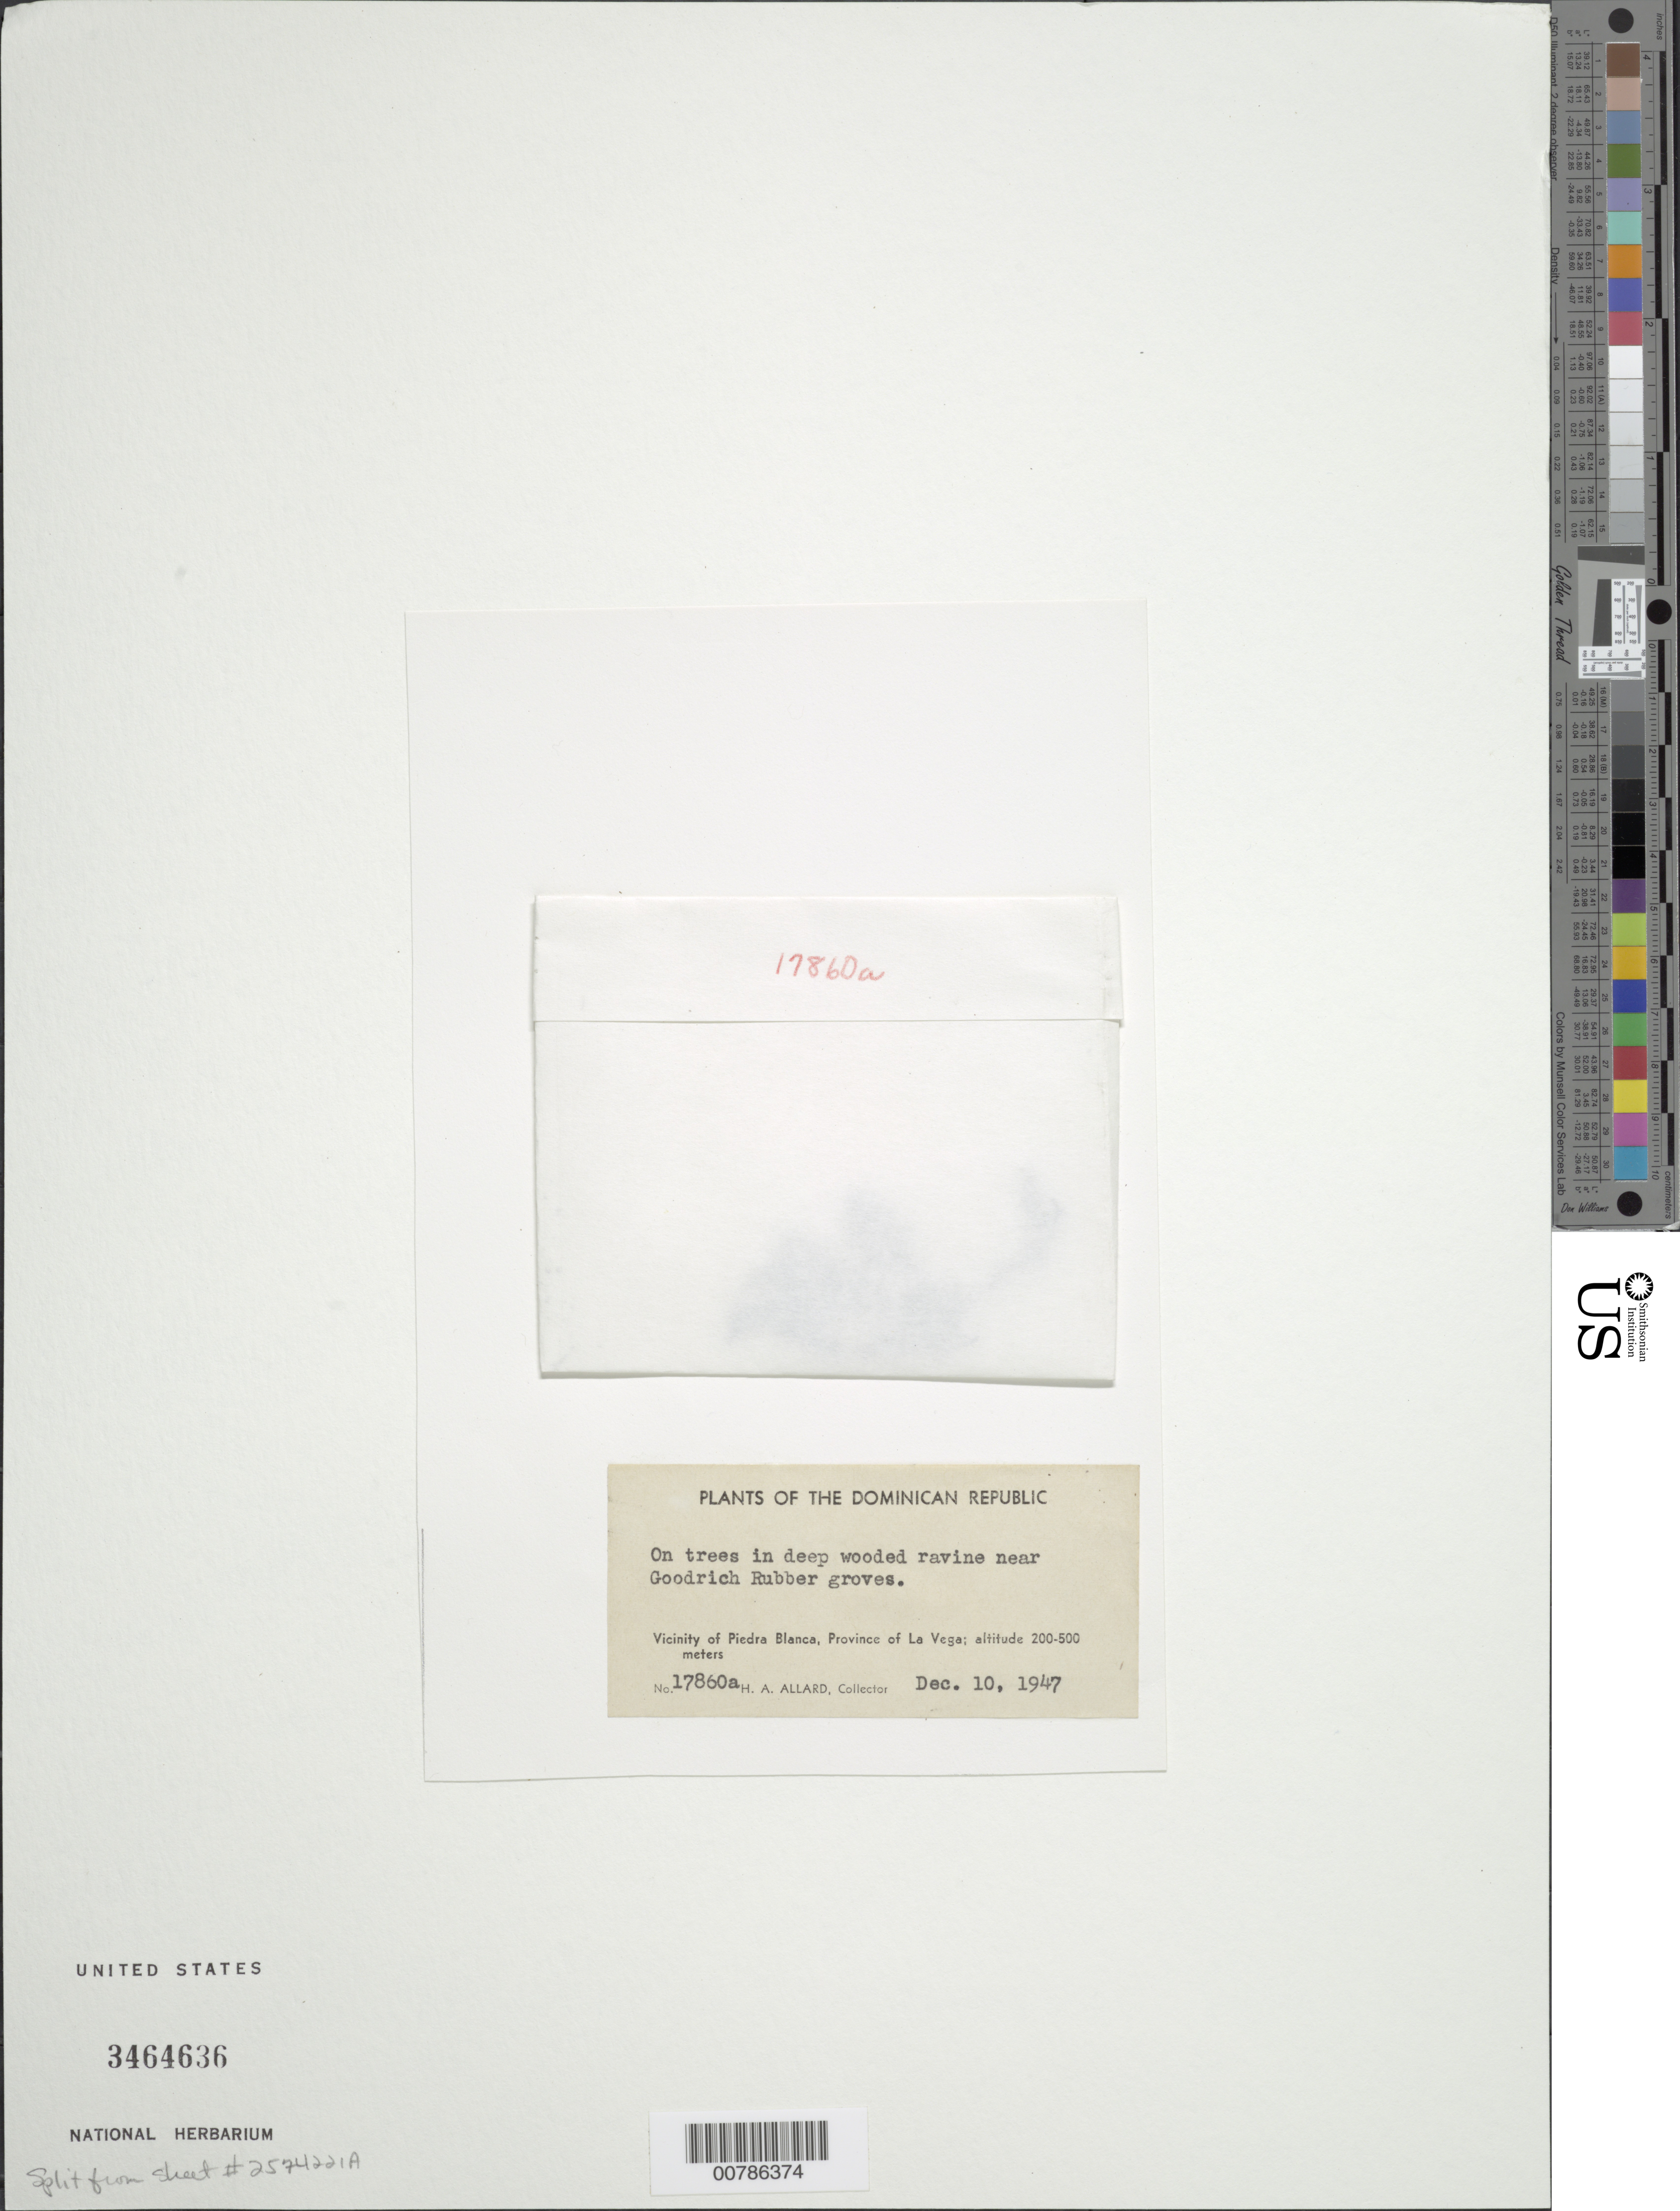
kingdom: Plantae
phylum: Tracheophyta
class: Polypodiopsida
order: Hymenophyllales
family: Hymenophyllaceae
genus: Didymoglossum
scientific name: Didymoglossum kraussii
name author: (Hook. & Grev.) C. Presl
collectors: H. A. Allard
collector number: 17860a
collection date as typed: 10 Dec 1947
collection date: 1947-12-10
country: Dominican Republic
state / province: La Vega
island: Hispaniola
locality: Piedra Blanca vicinity, near Goodrich Rubber groves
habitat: On trees in deep wooded ravine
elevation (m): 200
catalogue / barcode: US 3464636